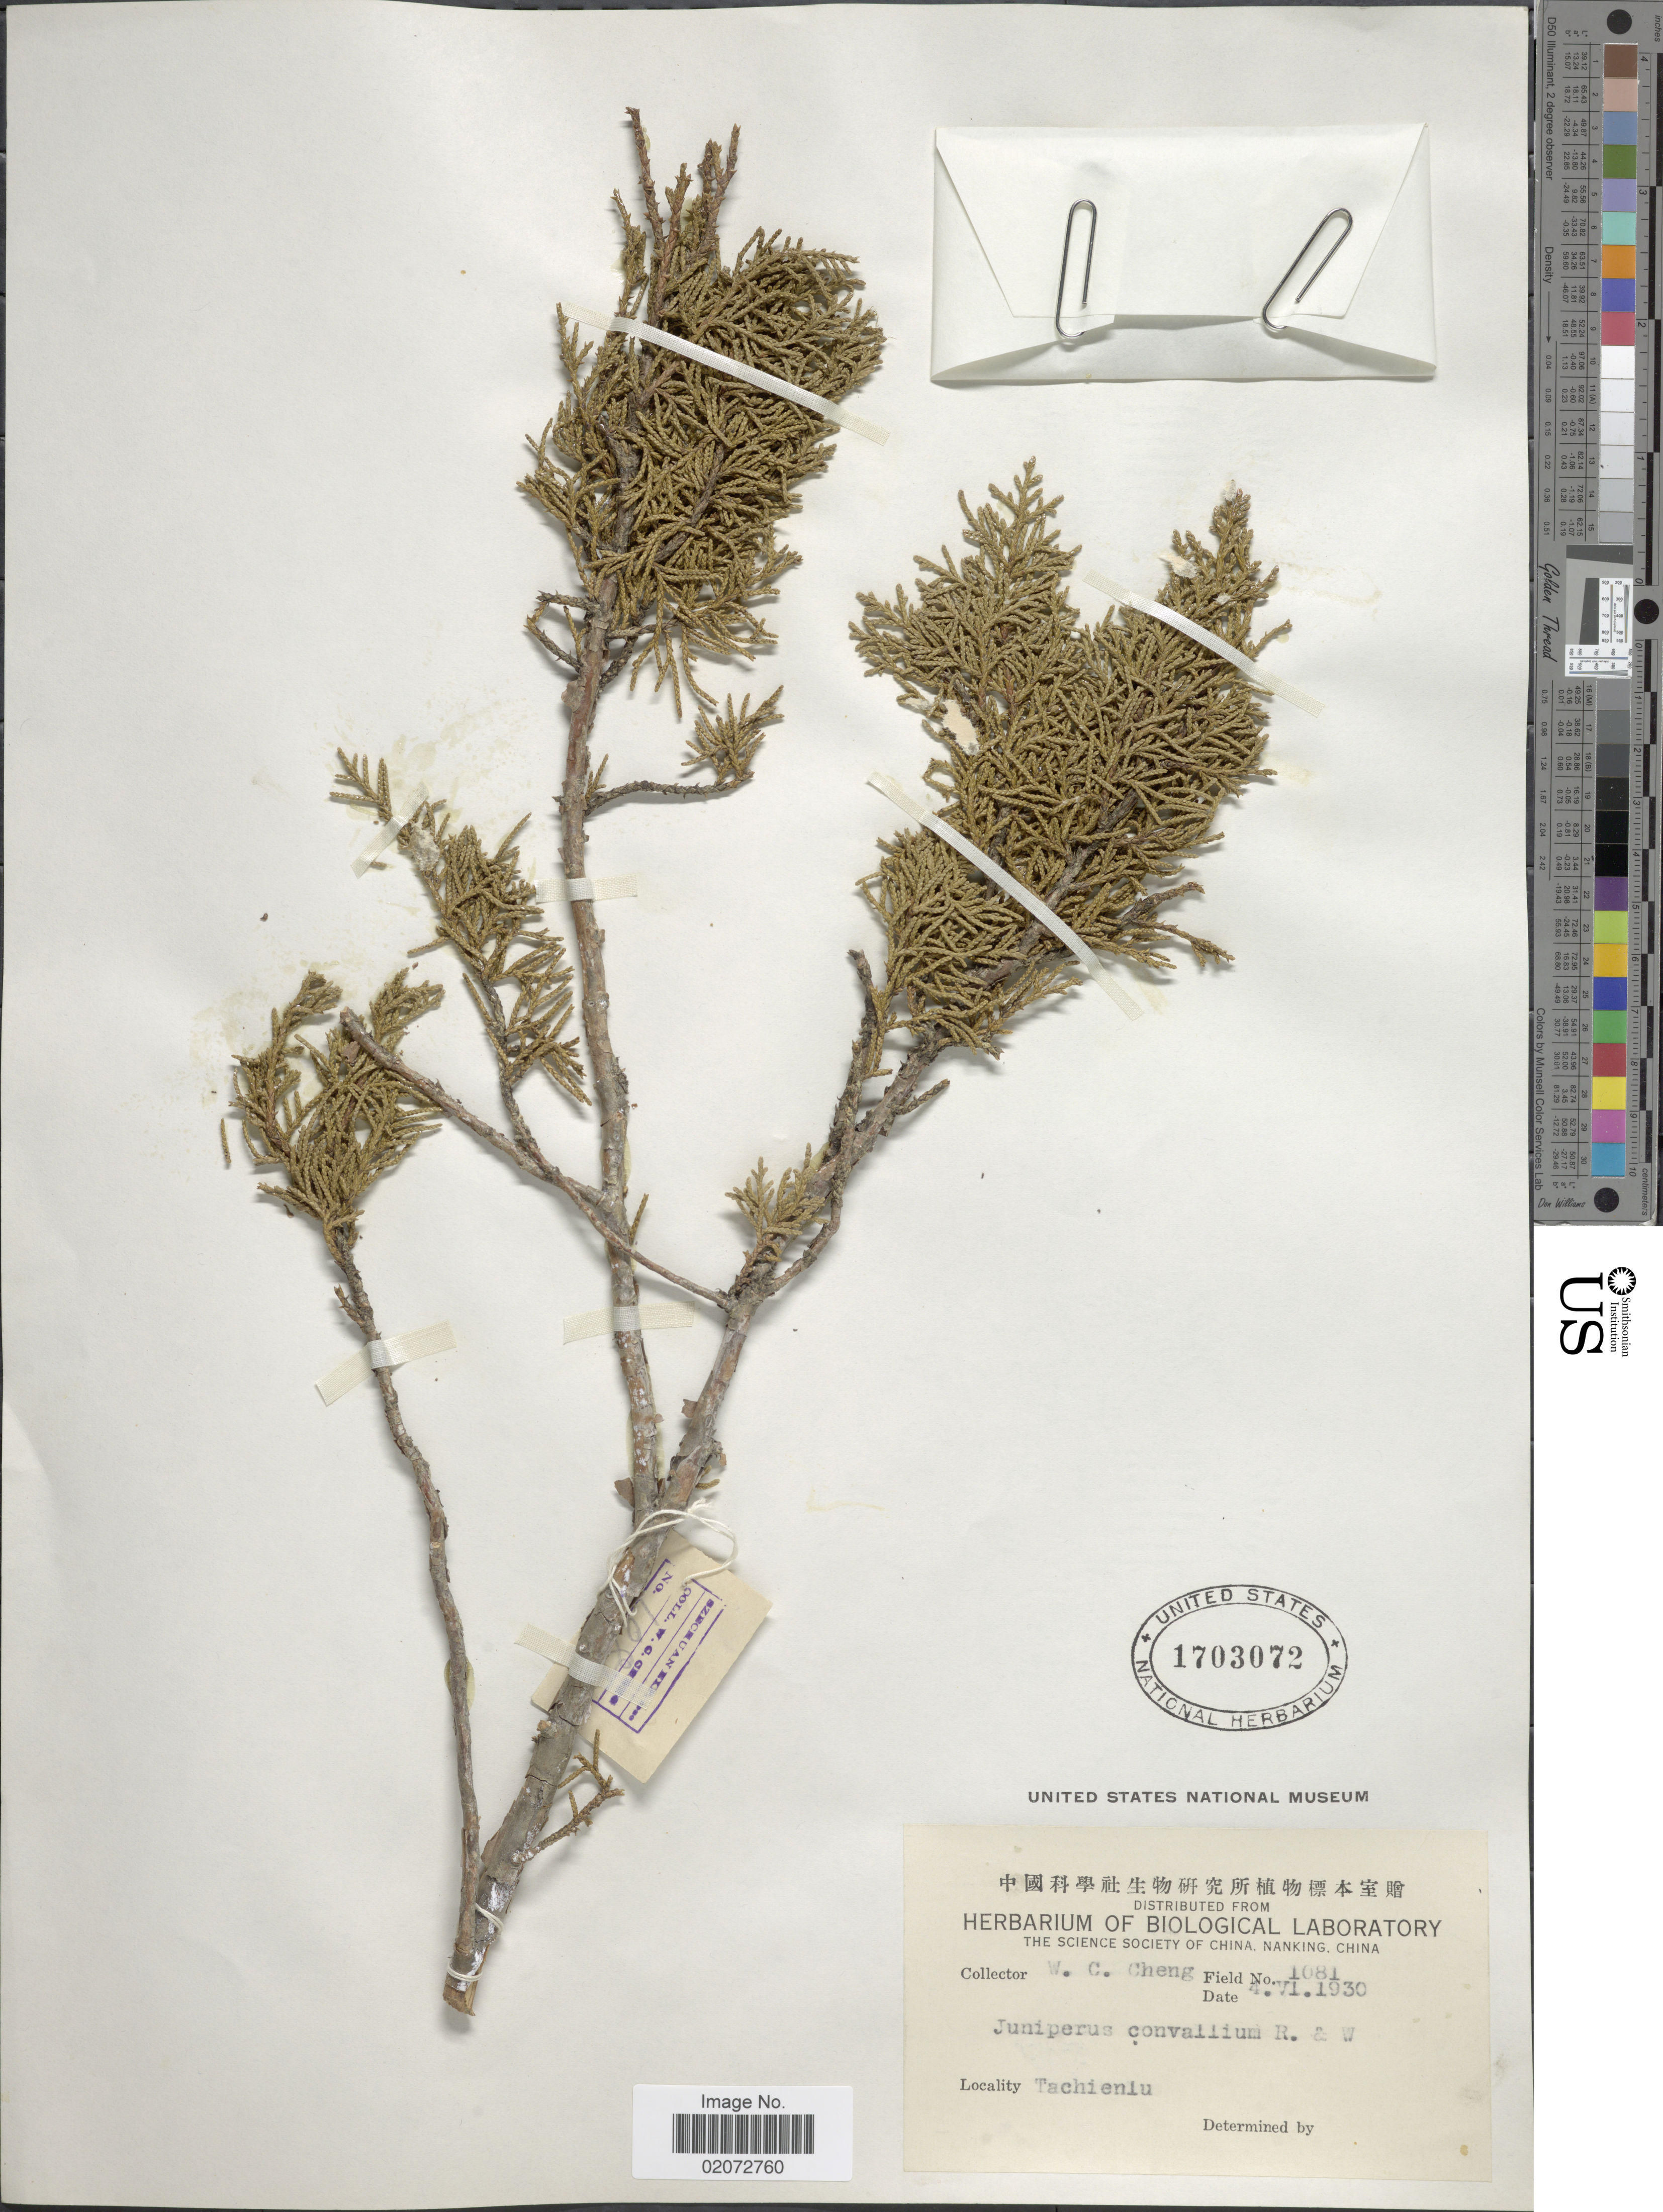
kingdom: Plantae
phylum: Tracheophyta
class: Pinopsida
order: Pinales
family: Cupressaceae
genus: Juniperus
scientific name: Juniperus convallium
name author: Rehder & E.H. Wilson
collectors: W. C. Cheng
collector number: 1081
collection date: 1930-07-04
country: China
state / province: Sichuan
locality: Tachienlu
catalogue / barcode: US 1703072